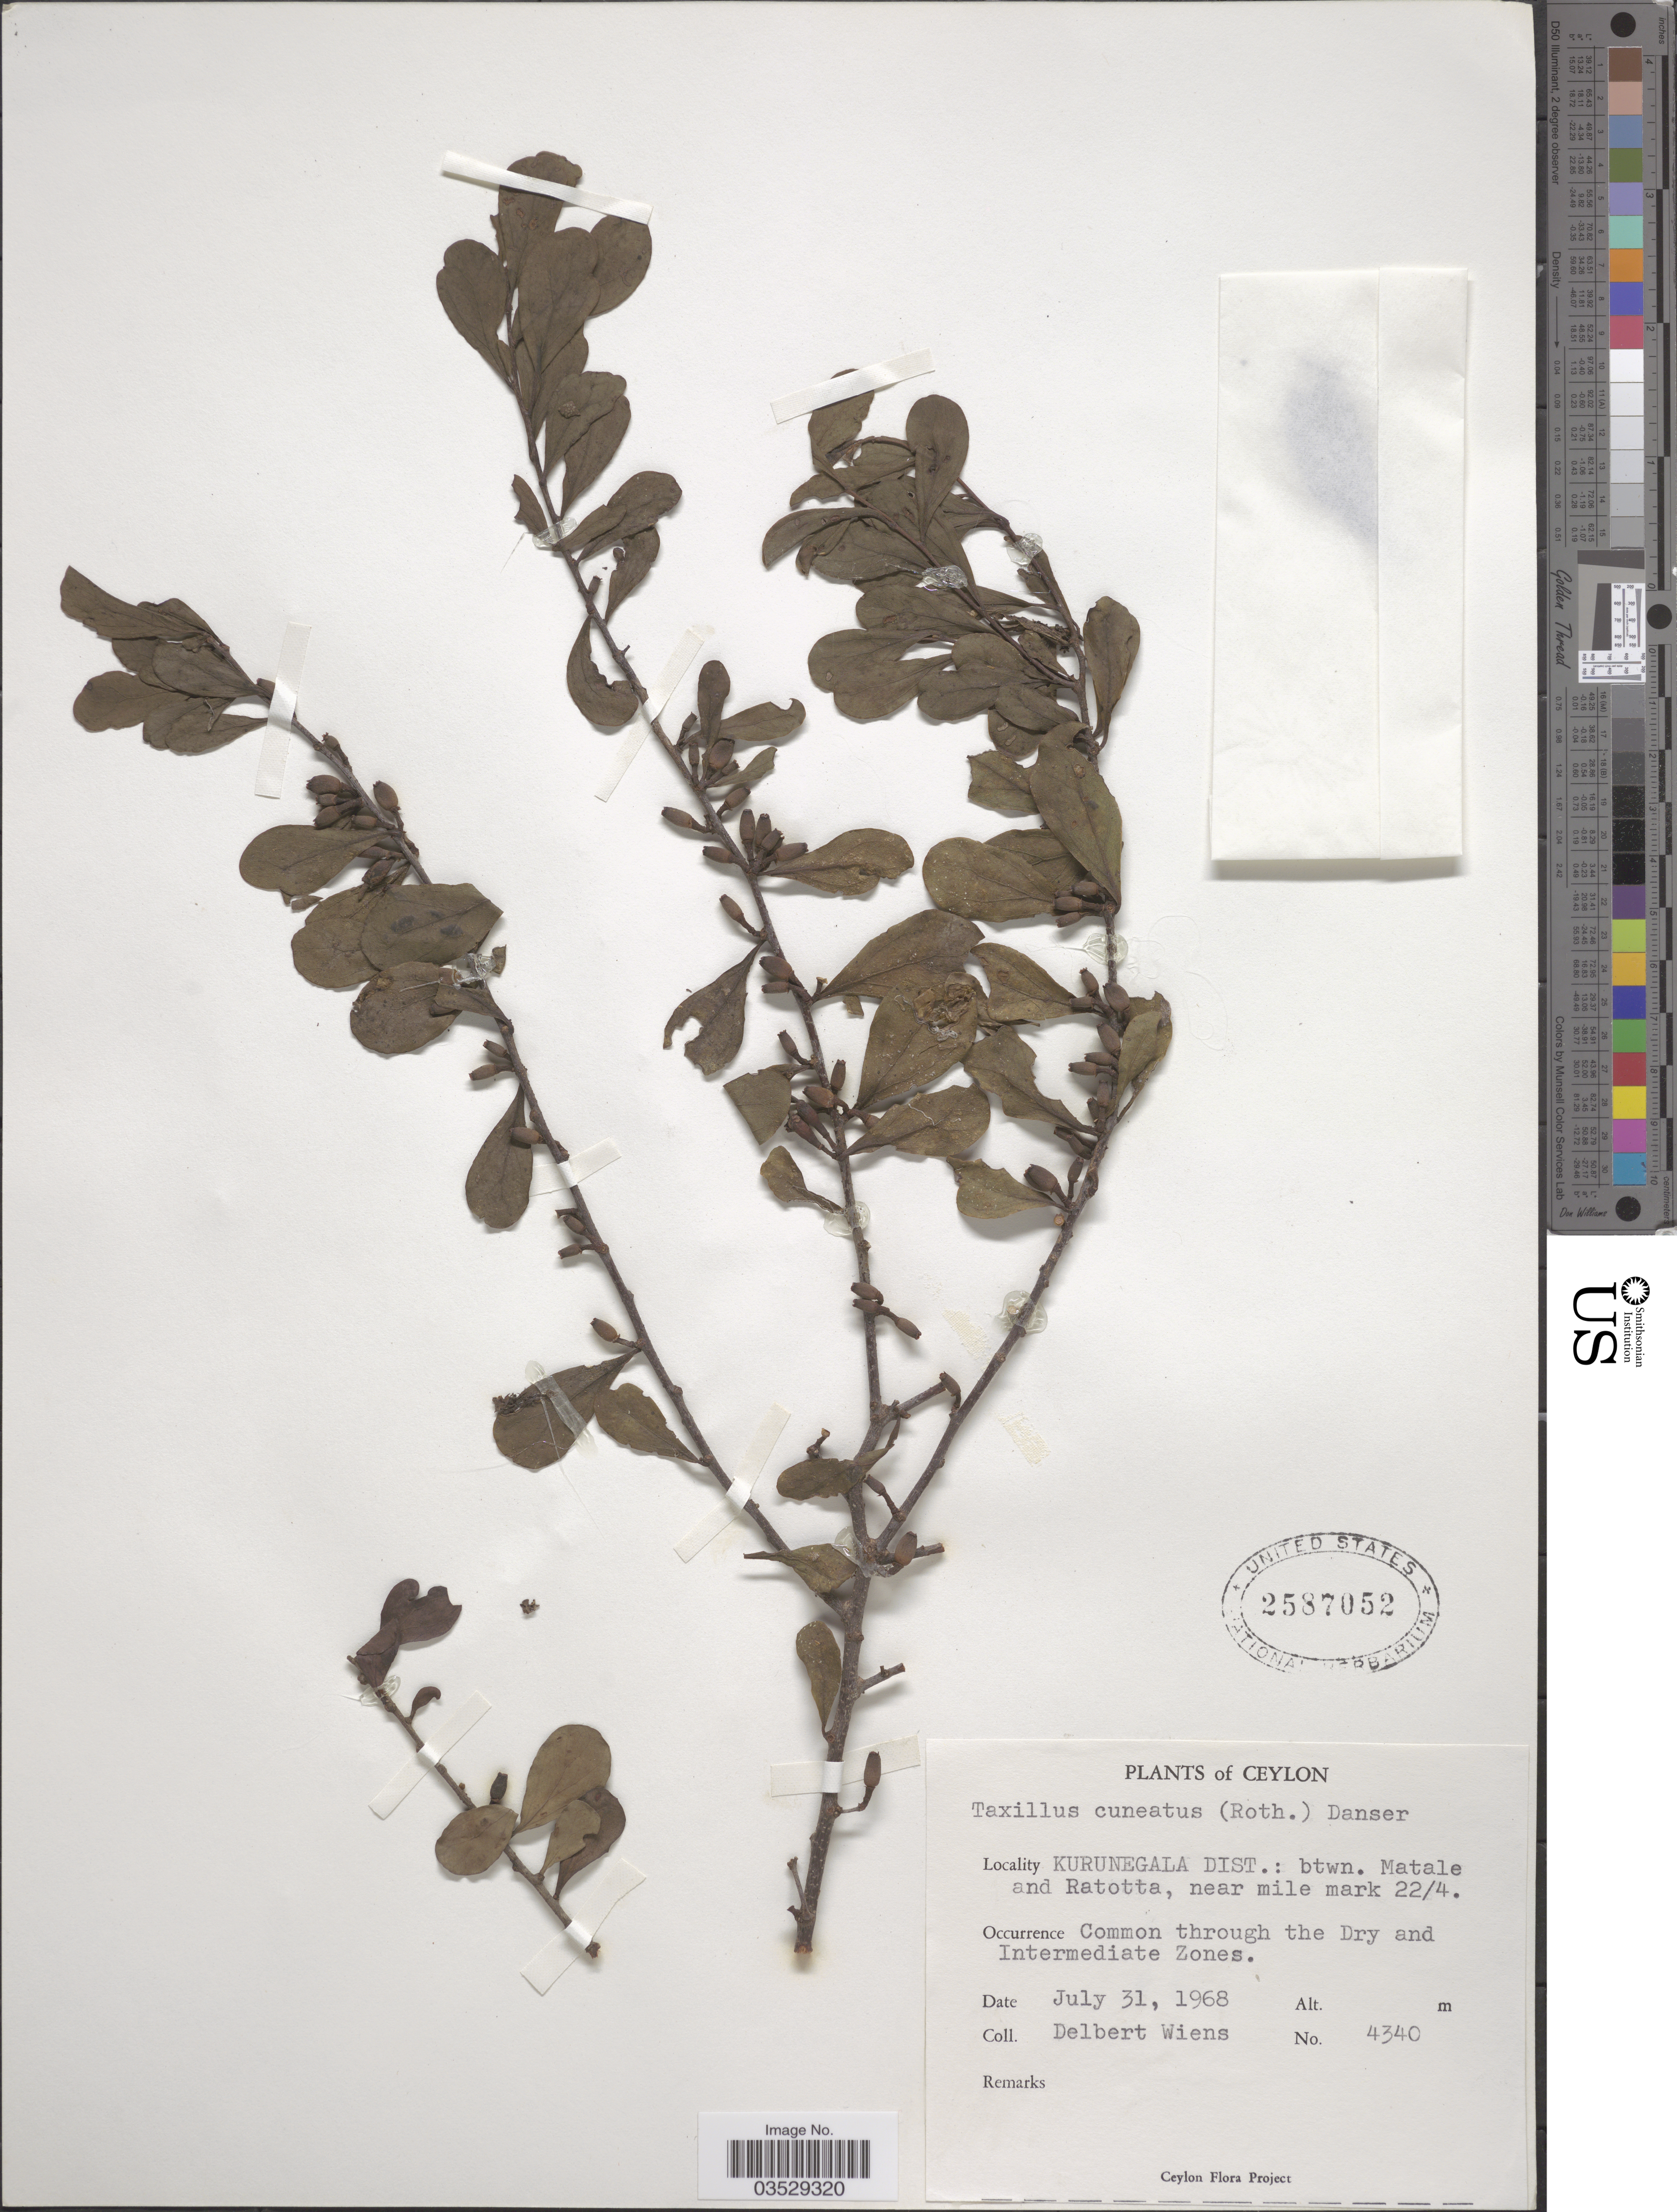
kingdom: Plantae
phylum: Tracheophyta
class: Magnoliopsida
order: Santalales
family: Loranthaceae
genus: Taxillus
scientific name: Taxillus cuneatus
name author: Danser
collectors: D. Wiens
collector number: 4340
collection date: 1968-07-31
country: Sri Lanka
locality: Ceylon. Kurunegala Dist.: btwn. Matale and Ratotta, near mile mark 22/4. Common through the Dry and Intermediate Zones.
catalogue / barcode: US 2587052